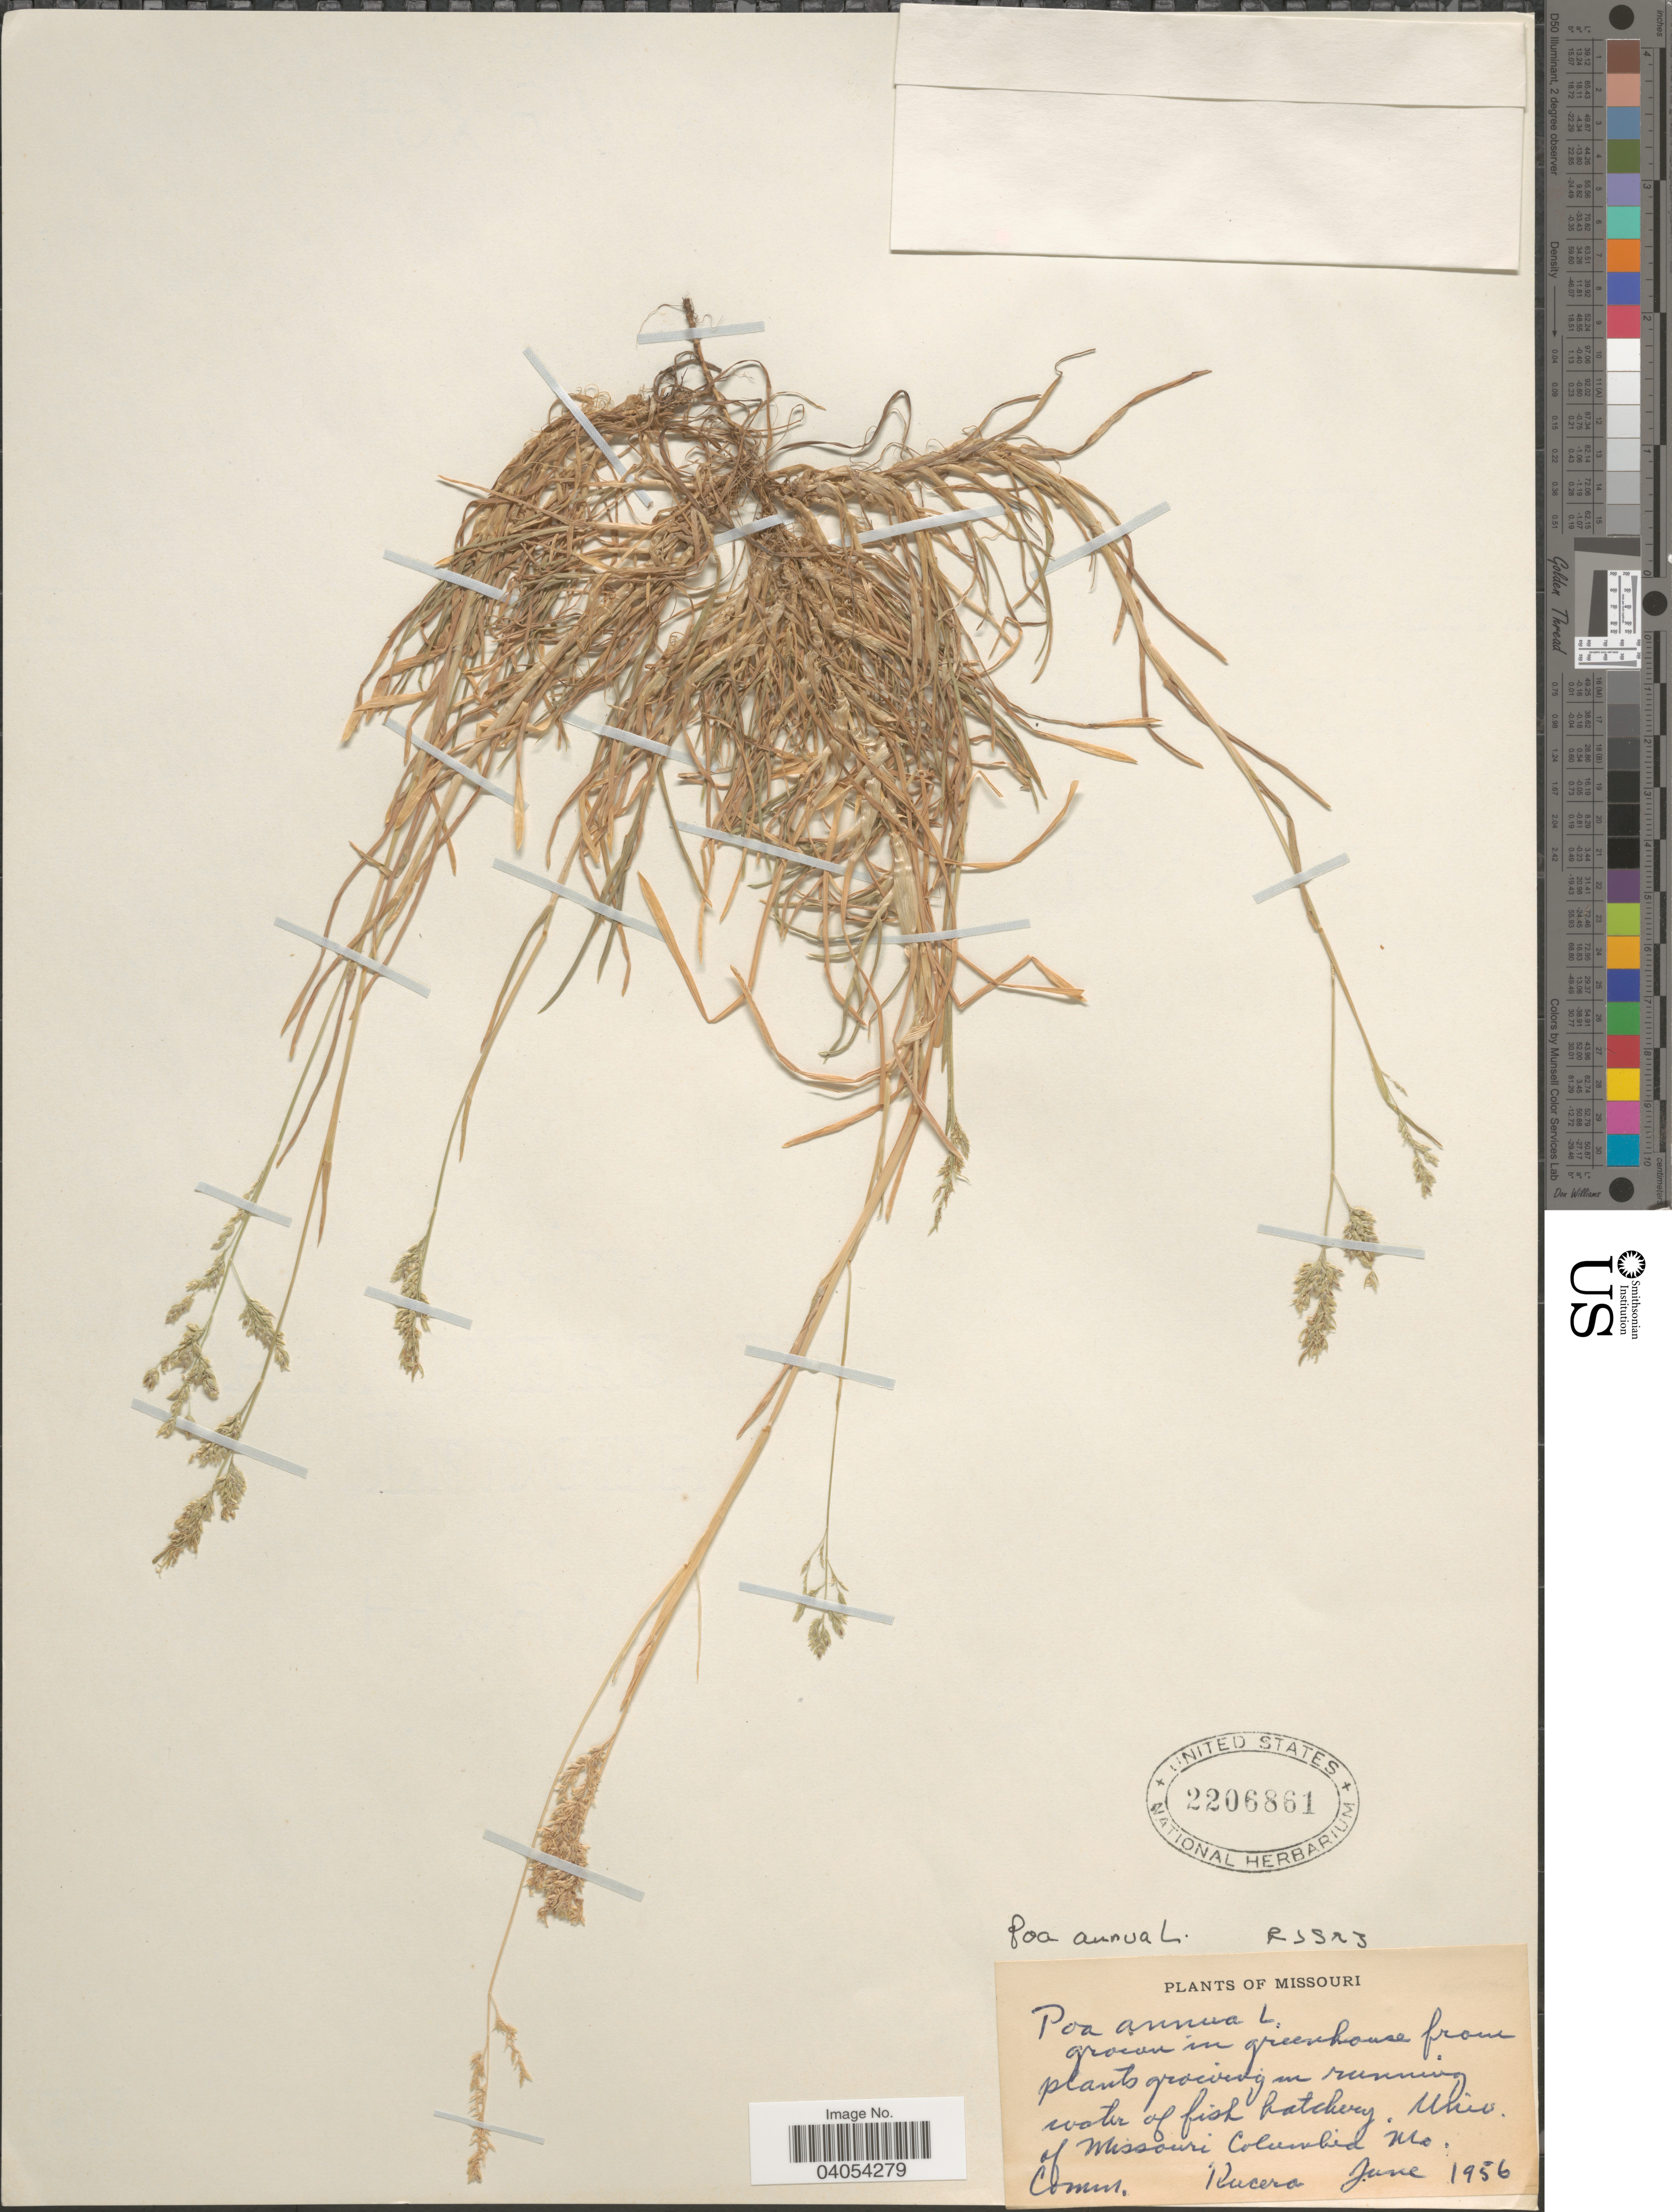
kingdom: Plantae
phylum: Tracheophyta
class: Liliopsida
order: Poales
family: Poaceae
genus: Poa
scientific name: Poa annua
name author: L.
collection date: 1956-06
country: United States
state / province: Missouri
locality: In greenhouse from plants growing in running water of fish hatchery. Univ. of Missouri, Columbia.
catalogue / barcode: US 2206861